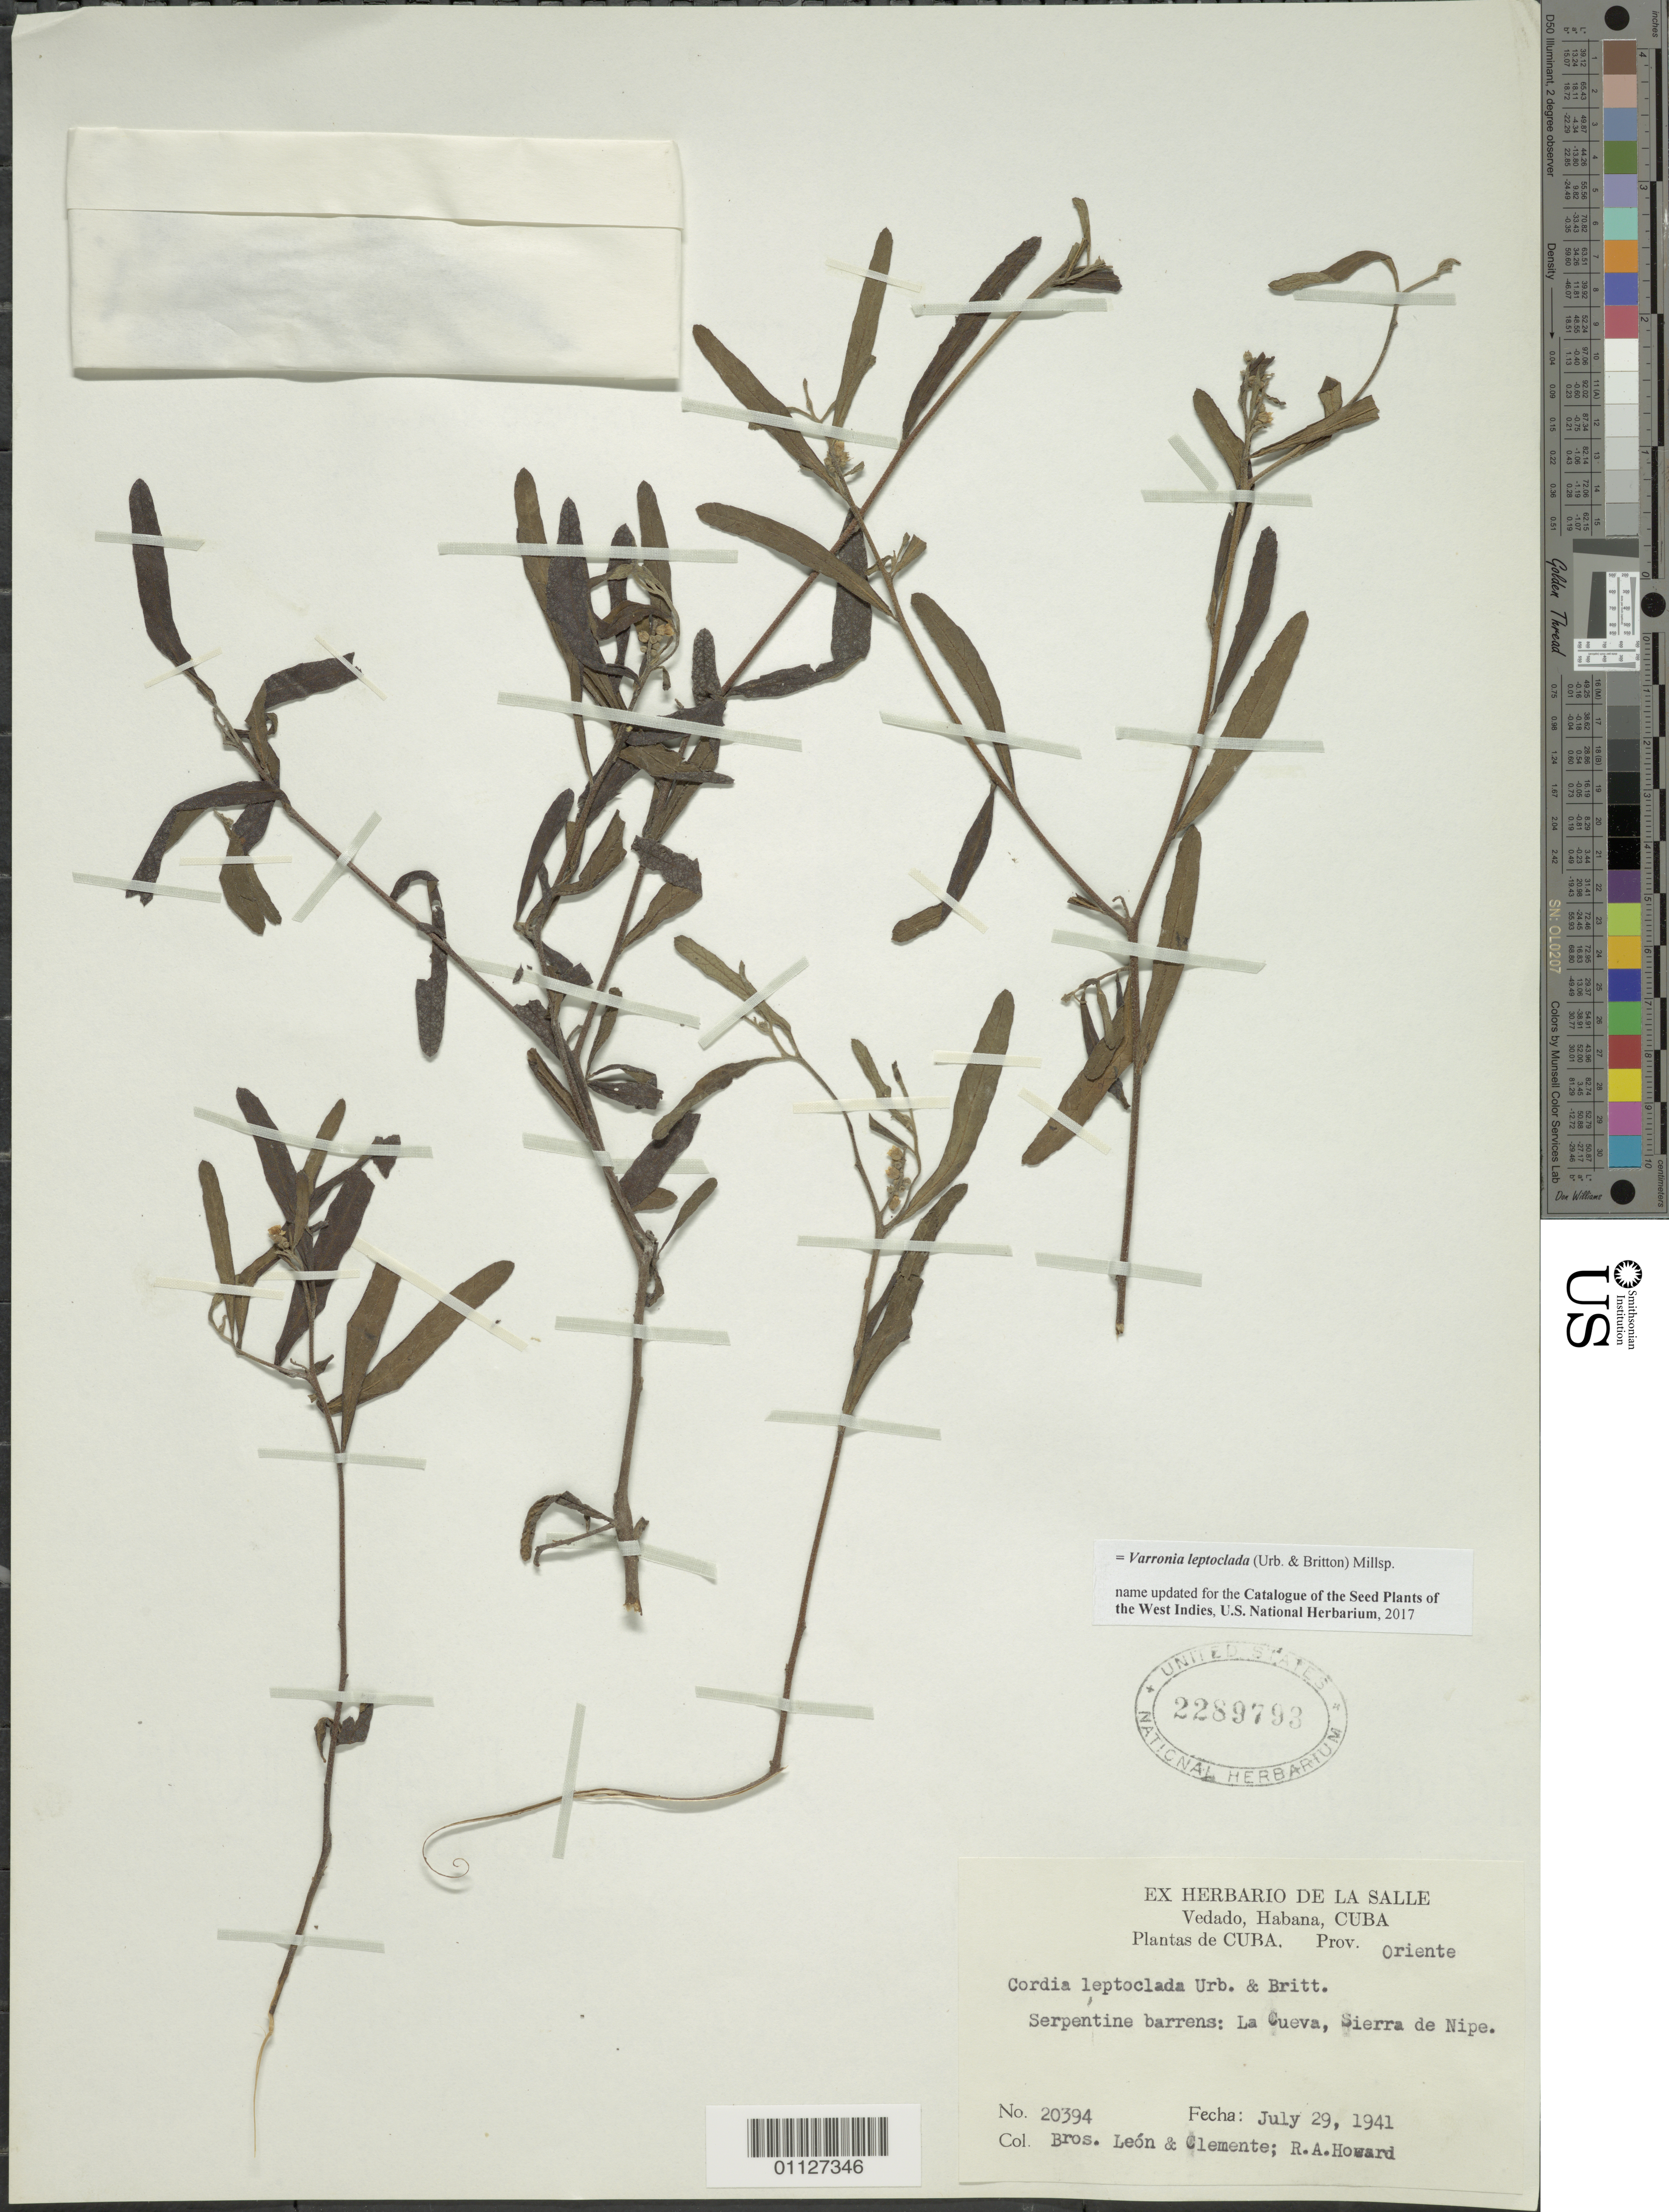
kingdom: Plantae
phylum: Tracheophyta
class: Magnoliopsida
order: Boraginales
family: Cordiaceae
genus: Varronia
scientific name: Varronia leptoclada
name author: (Urb. & Britton) Millsp.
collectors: Bro. León, B. Clement & R. A. Howard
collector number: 20394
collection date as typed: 29 Jul 1941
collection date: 1941-07-29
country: Cuba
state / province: Holguín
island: Cuba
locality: Serpentine barrens: La Cueva, Sierra de Nipe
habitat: Serpentine barrens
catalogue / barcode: US 2289793